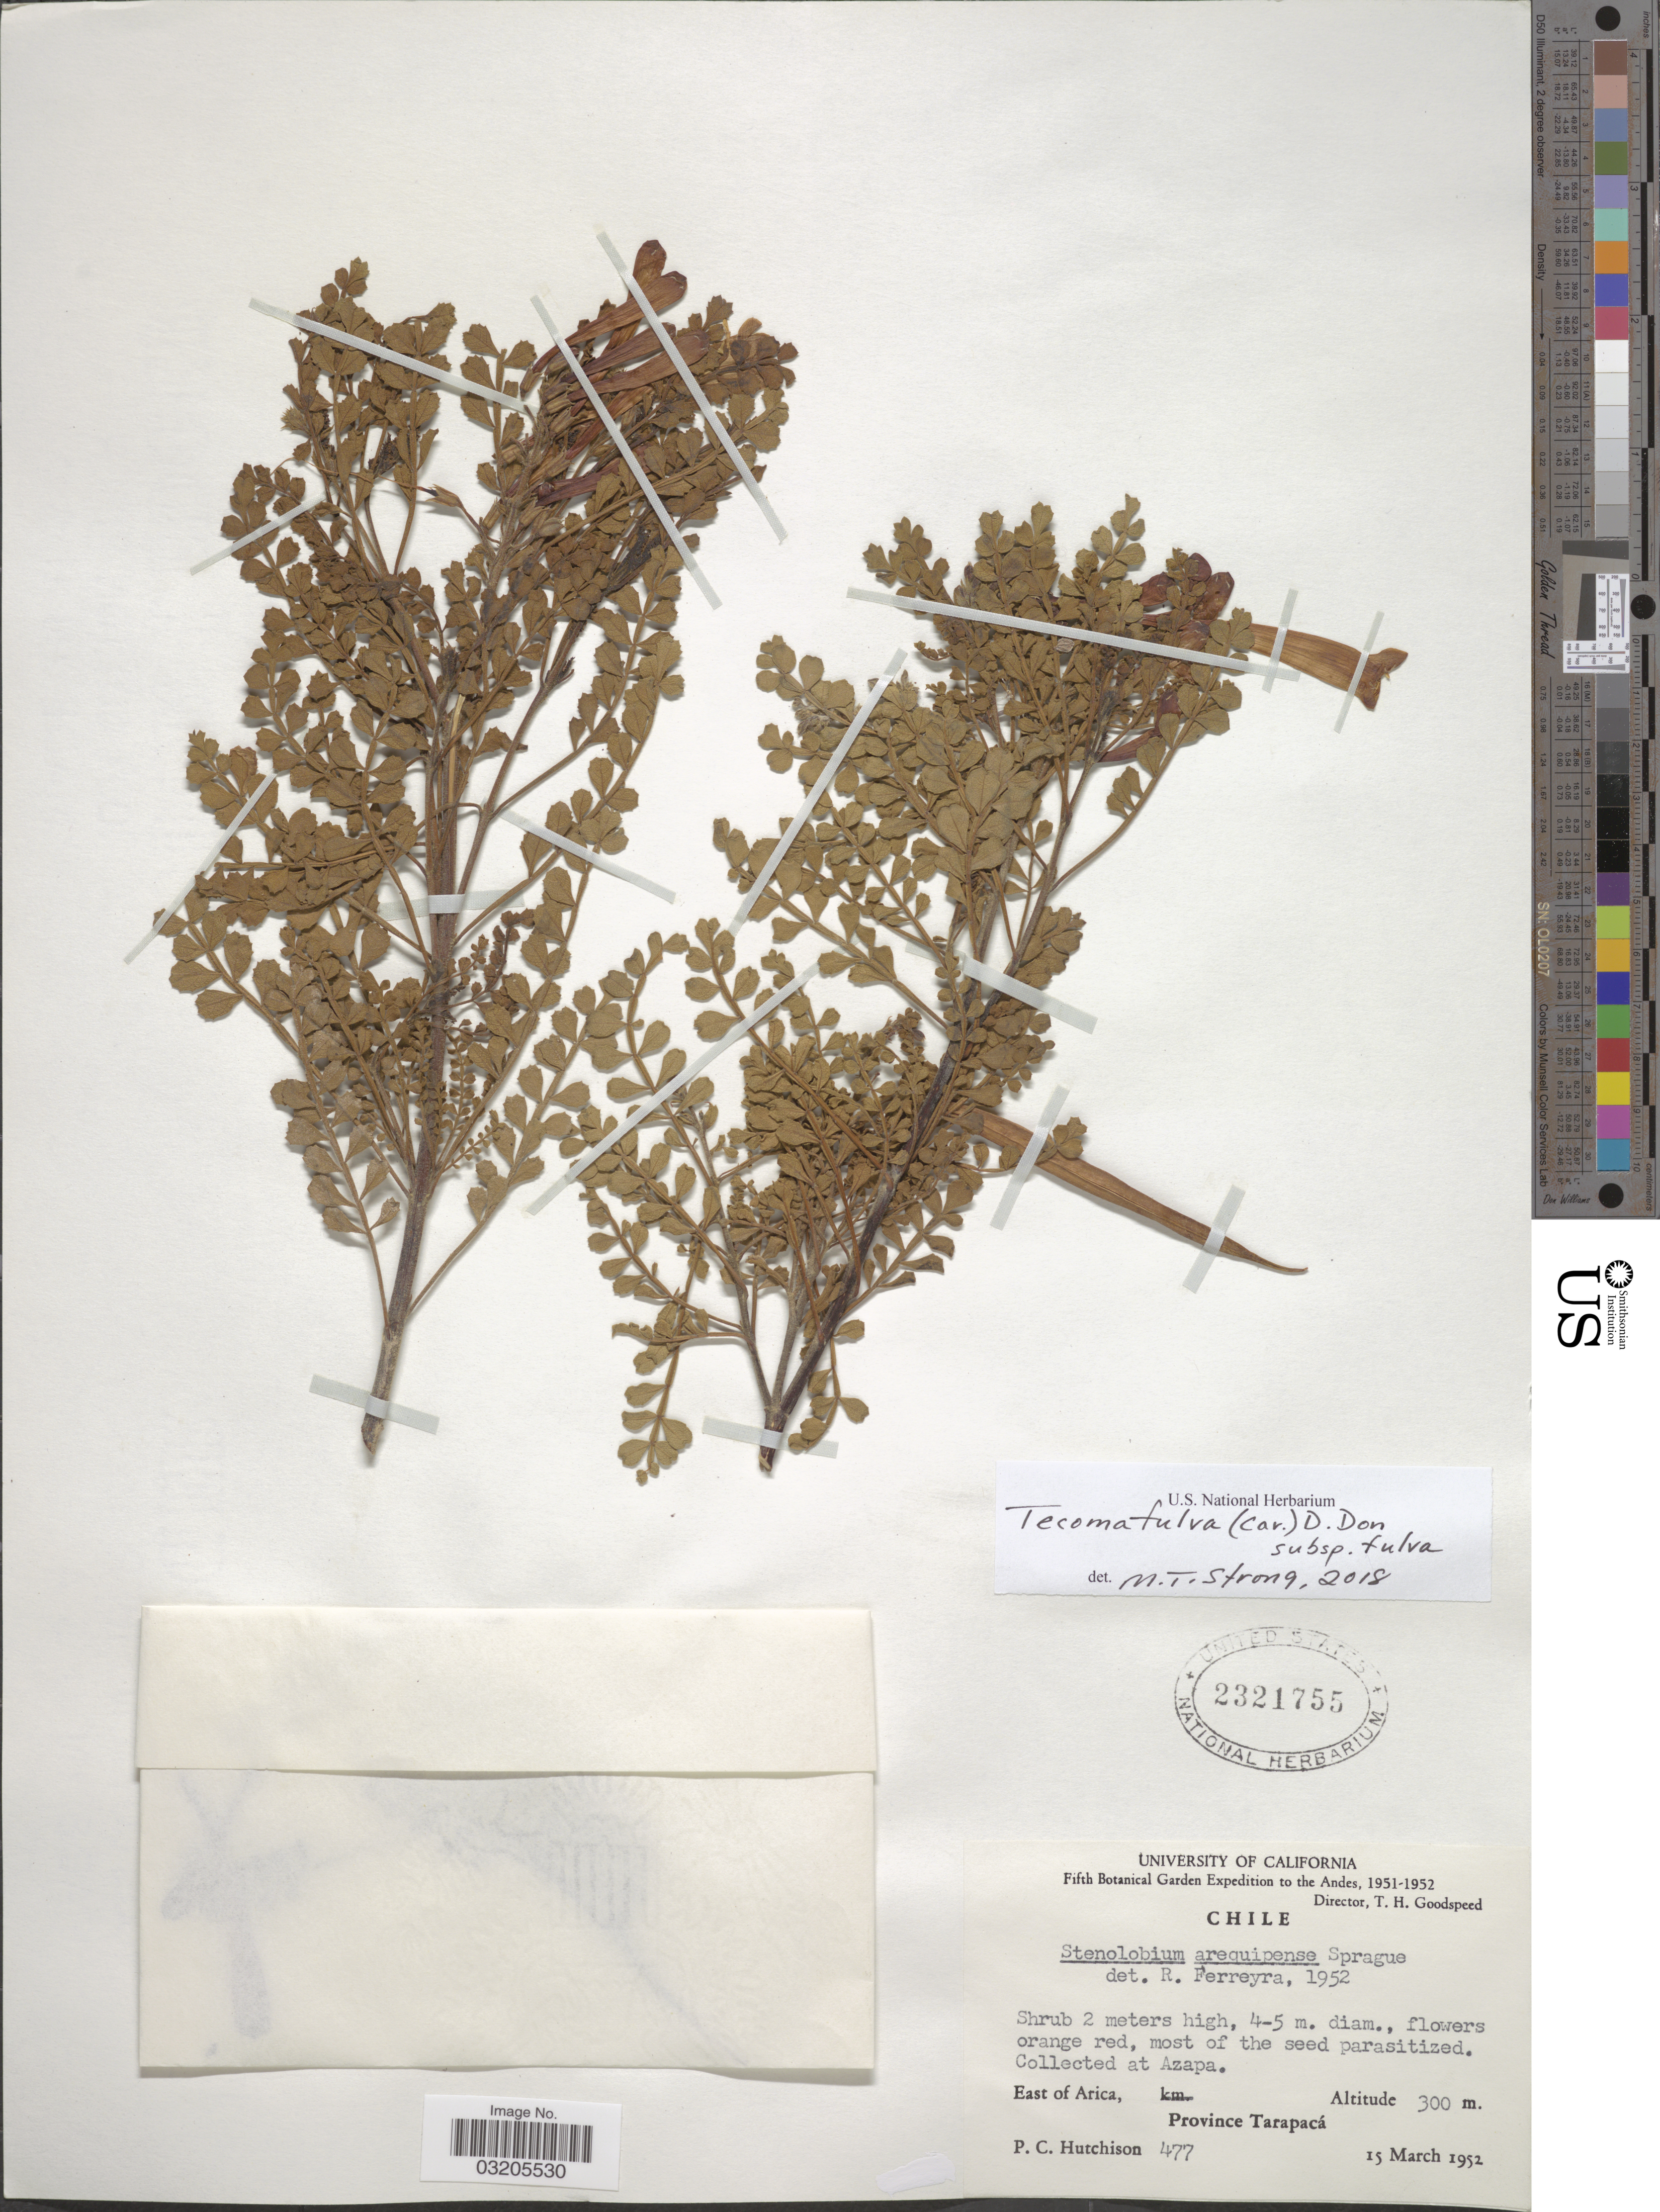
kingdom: Plantae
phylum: Tracheophyta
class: Magnoliopsida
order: Lamiales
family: Bignoniaceae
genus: Tecoma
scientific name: Tecoma fulva subsp. fulva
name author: (Cav.) G. Don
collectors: P. C. Hutchison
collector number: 477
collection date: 1952-03-15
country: Chile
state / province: Tarapacá (I)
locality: Azapa. East of Arica. Andes.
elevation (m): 300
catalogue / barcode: US 2321755